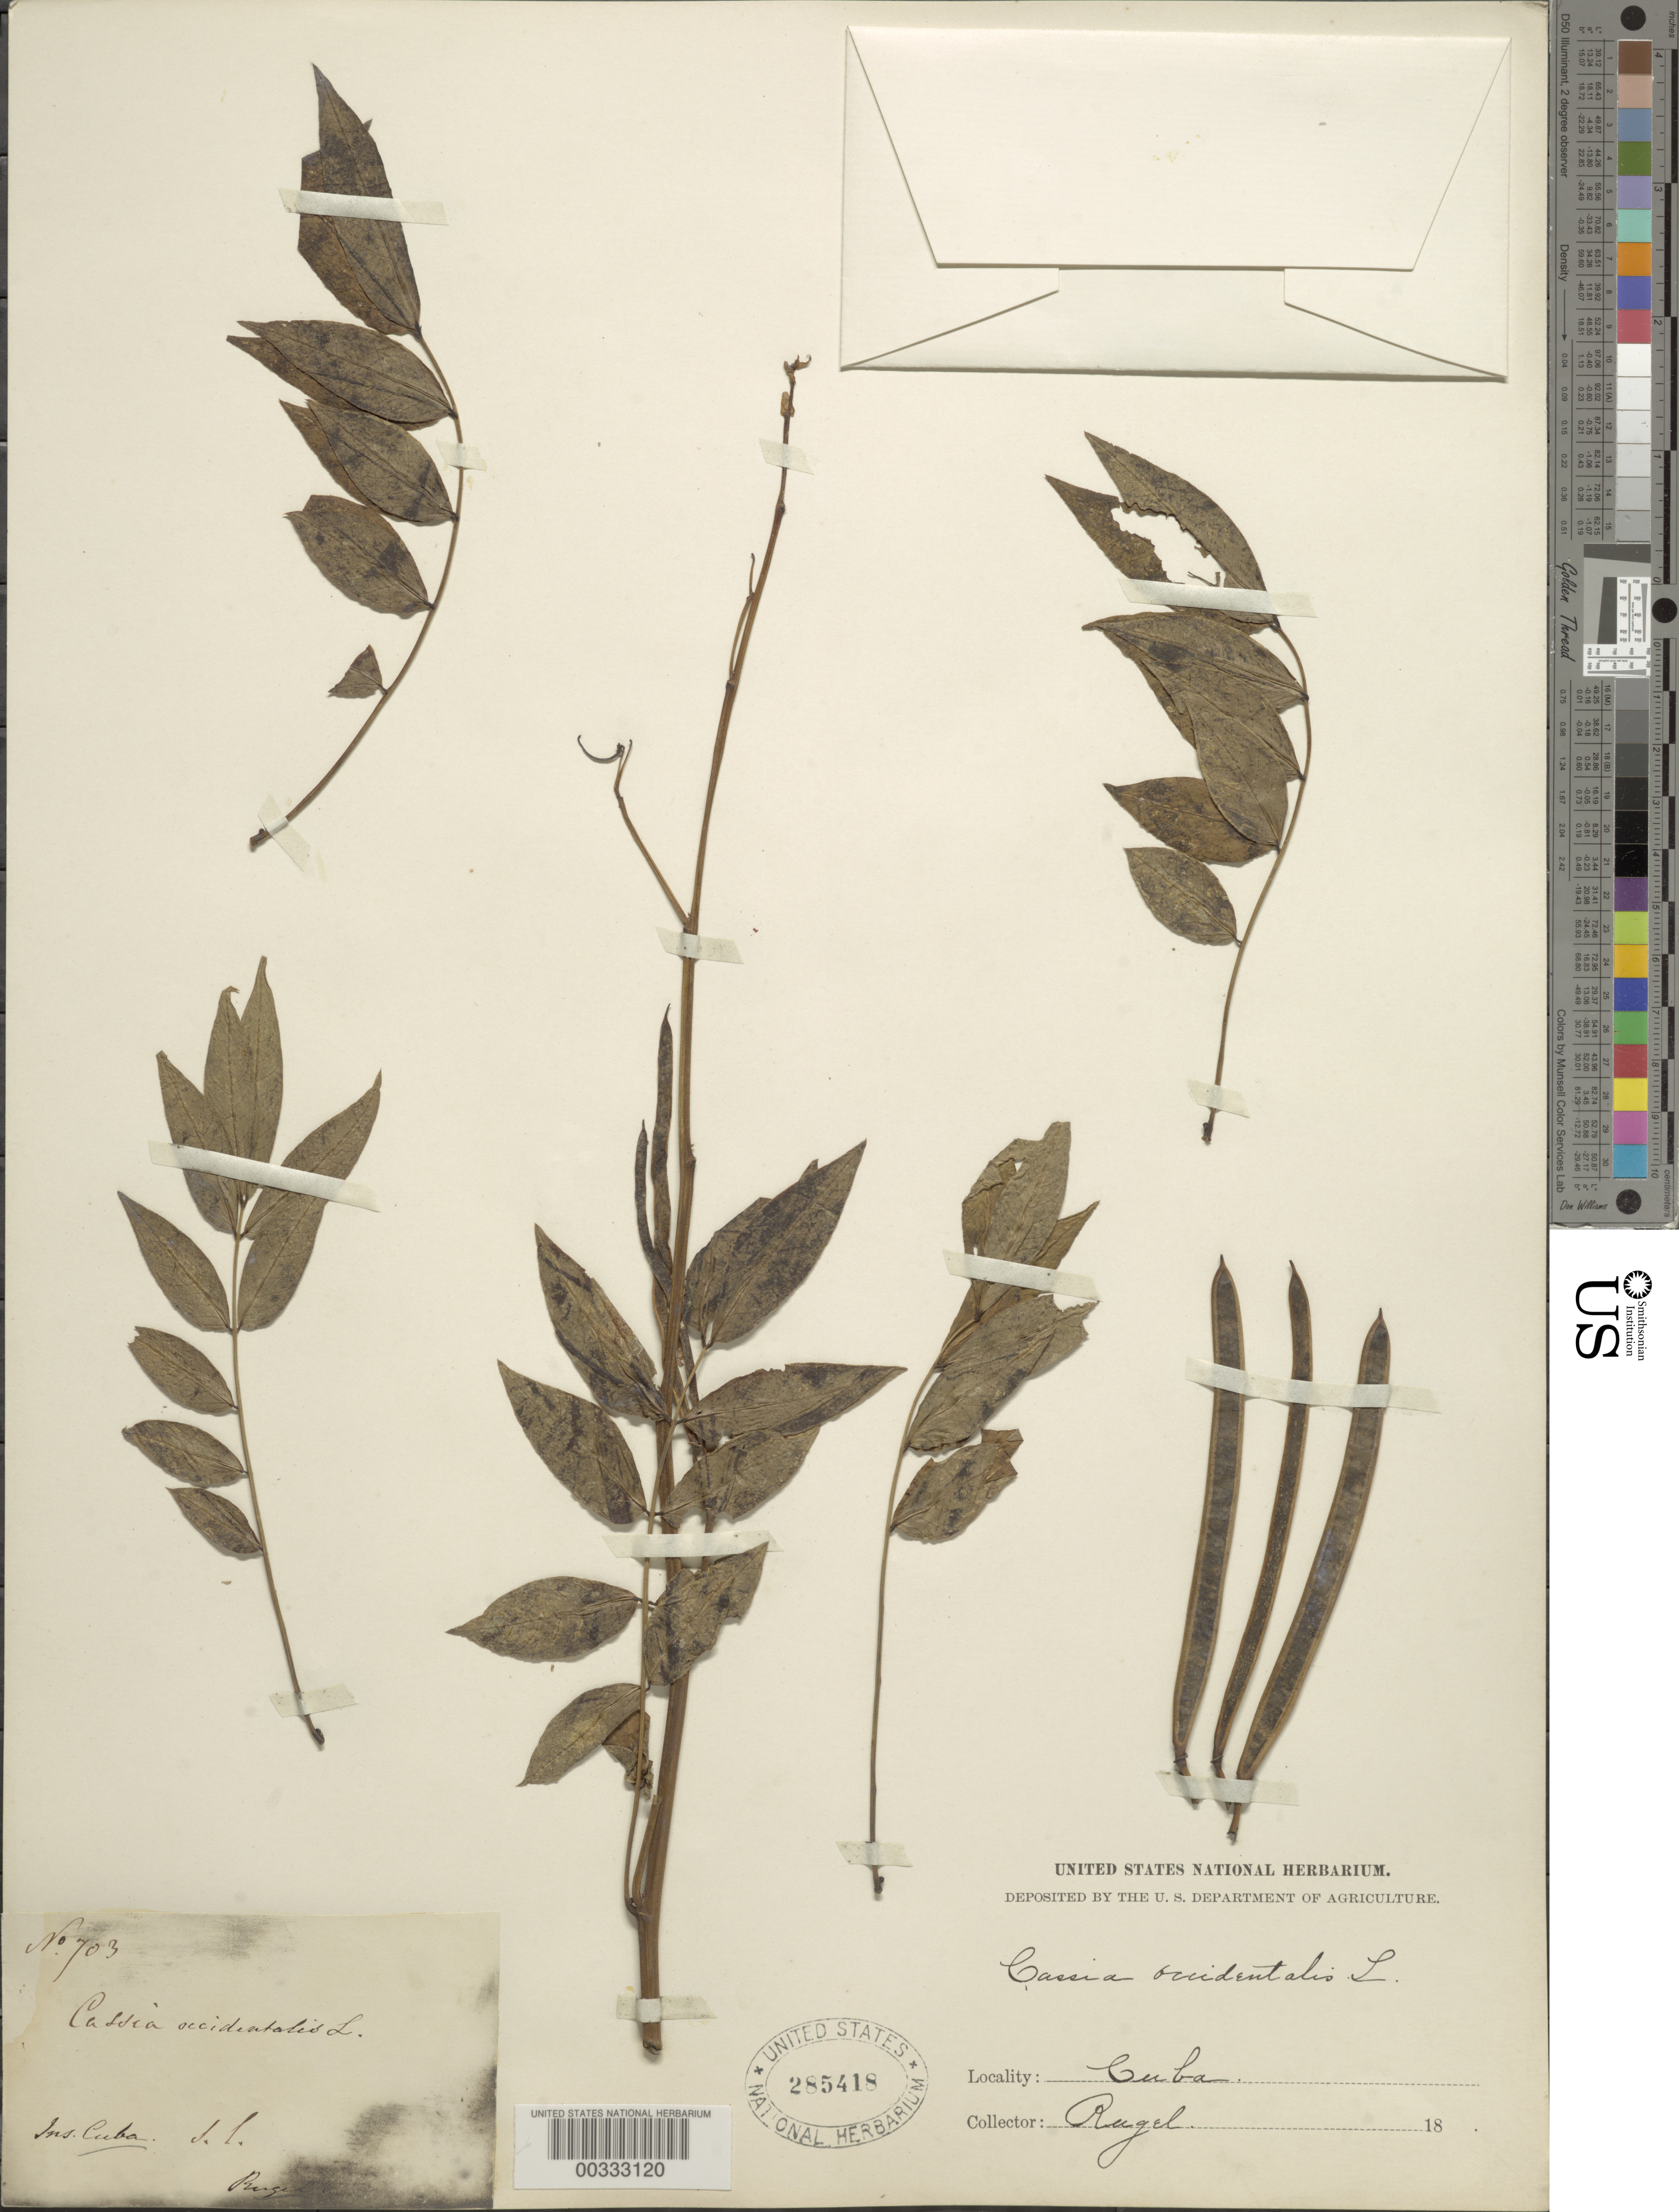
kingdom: Plantae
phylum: Tracheophyta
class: Magnoliopsida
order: Fabales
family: Fabaceae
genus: Senna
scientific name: Senna occidentalis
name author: (L.) Link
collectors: F. Rugel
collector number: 703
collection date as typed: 18--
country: Cuba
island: Greater Antilles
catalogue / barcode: US 285418